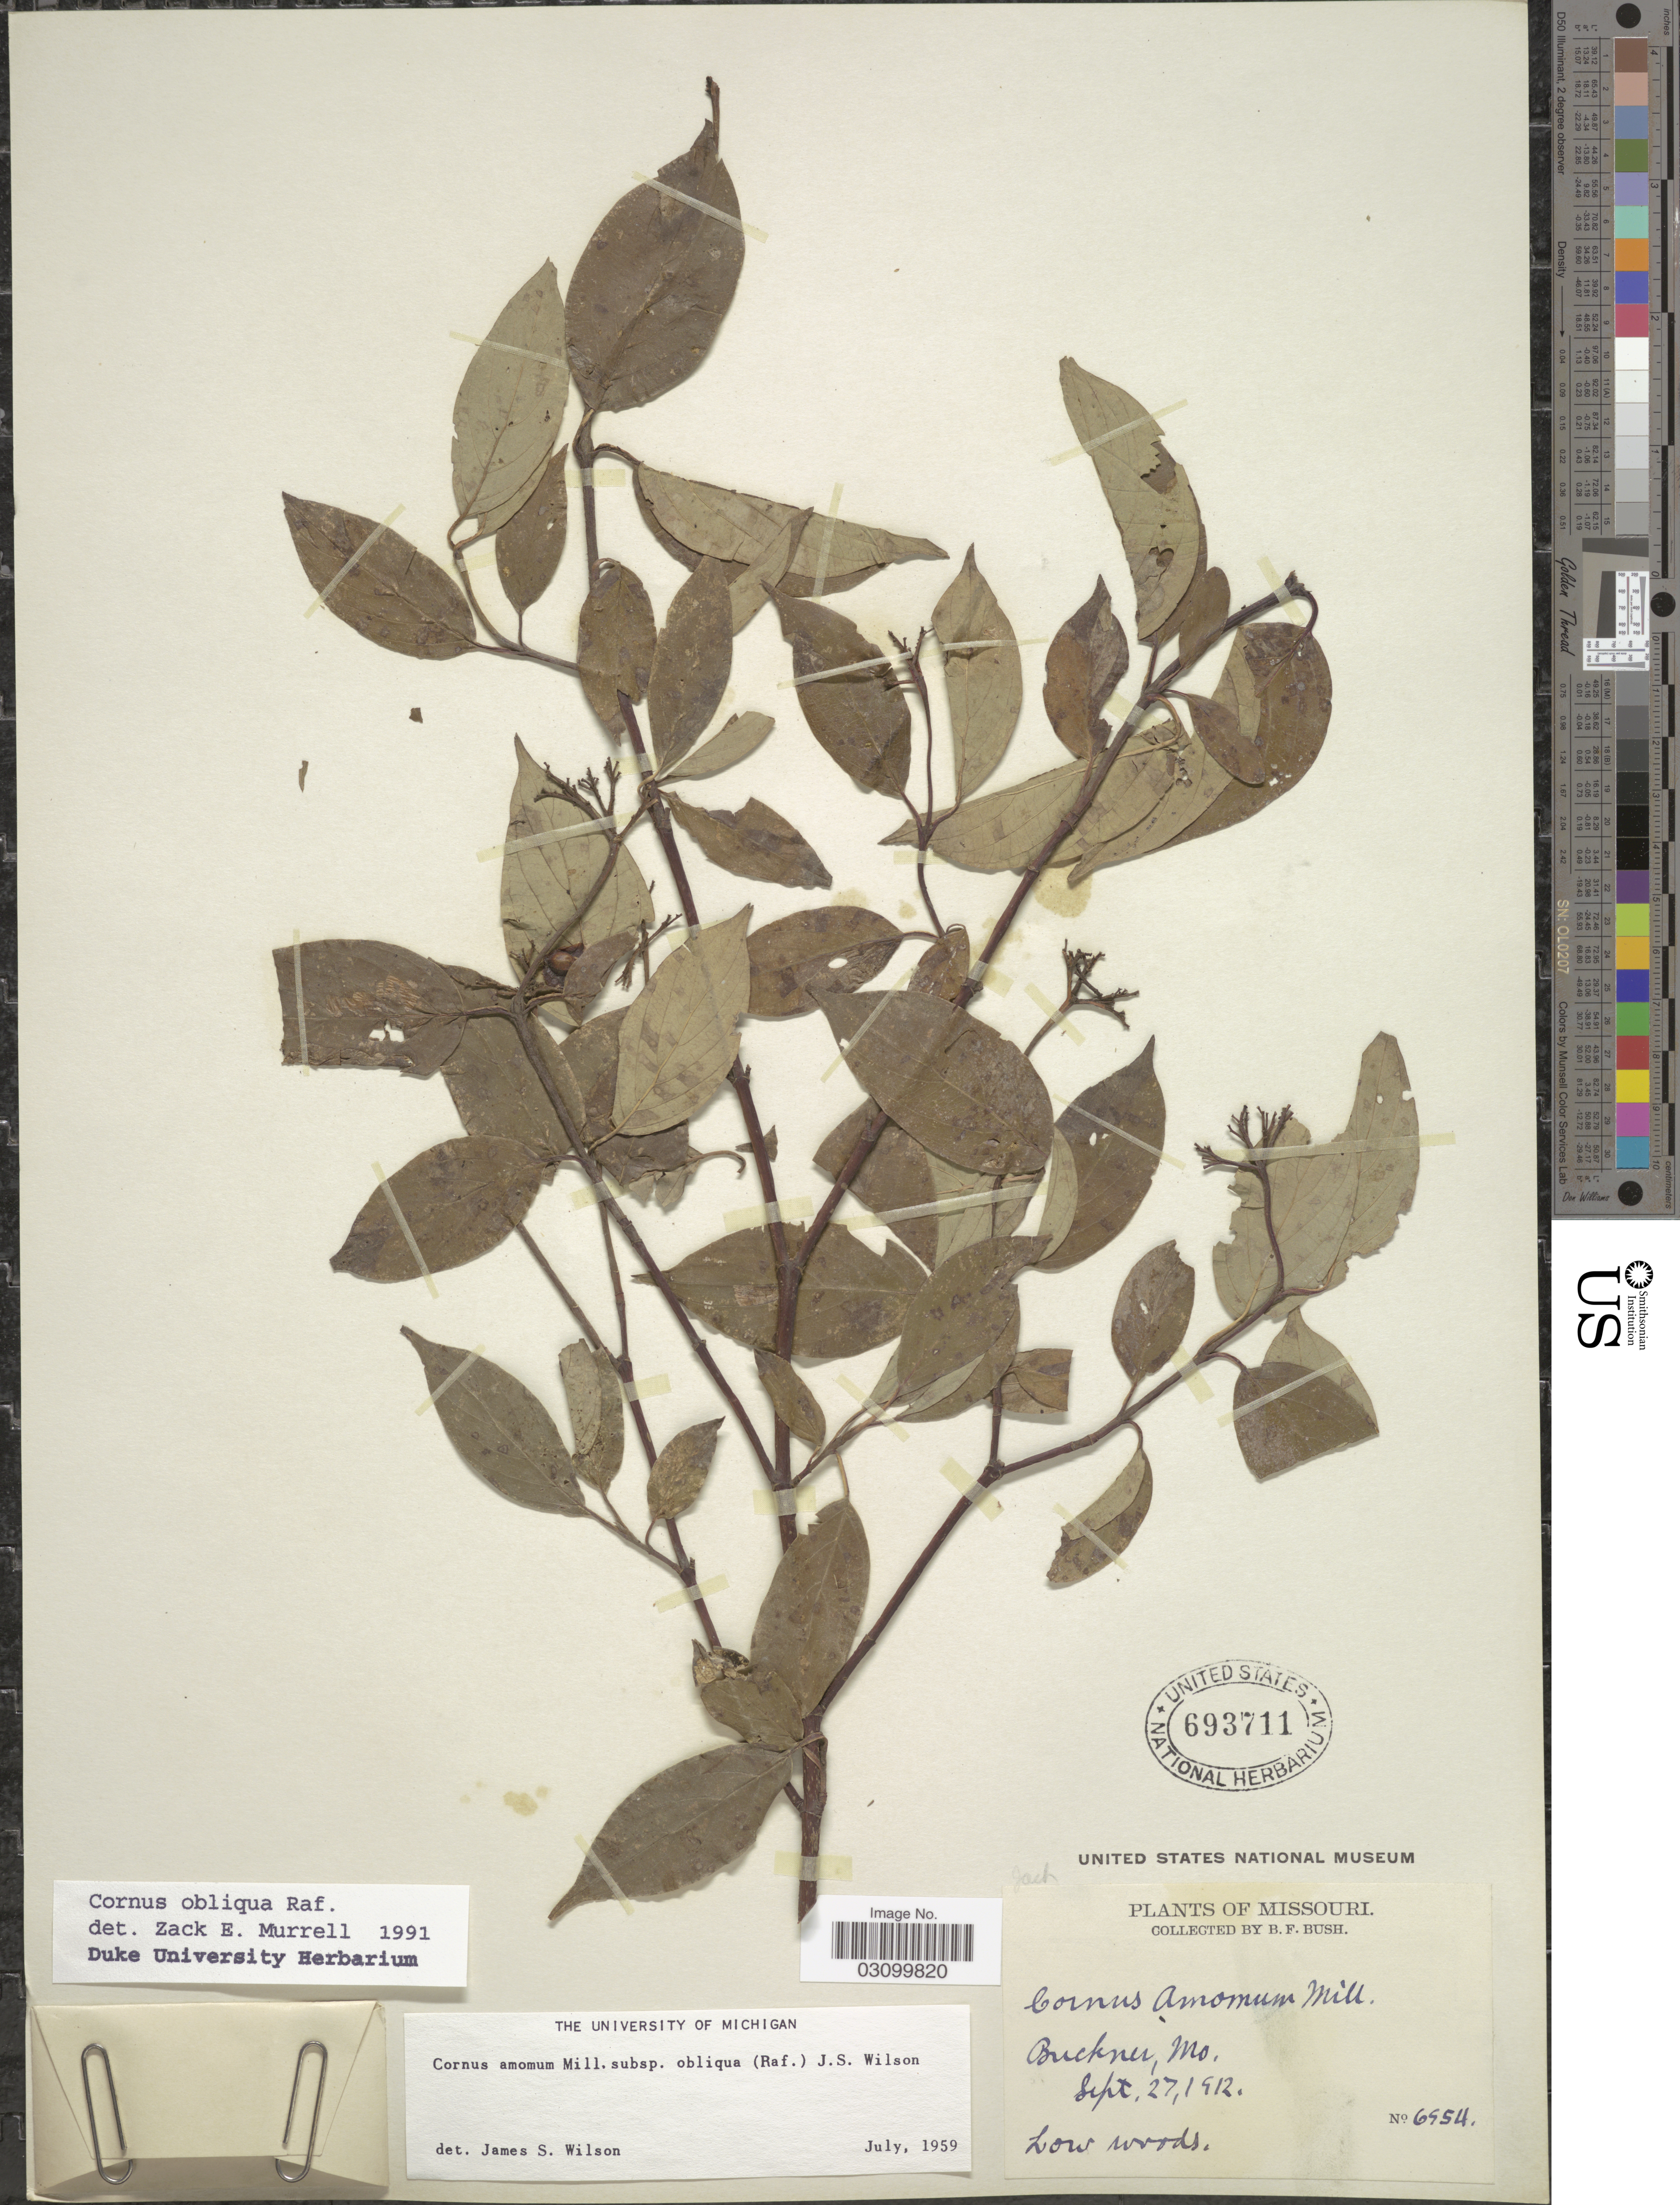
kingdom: Plantae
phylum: Tracheophyta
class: Magnoliopsida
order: Cornales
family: Cornaceae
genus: Cornus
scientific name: Cornus obliqua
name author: Raf.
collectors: B. F. Bush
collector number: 6954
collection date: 1912-09-27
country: United States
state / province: Missouri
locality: Buckner.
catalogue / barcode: US 693711